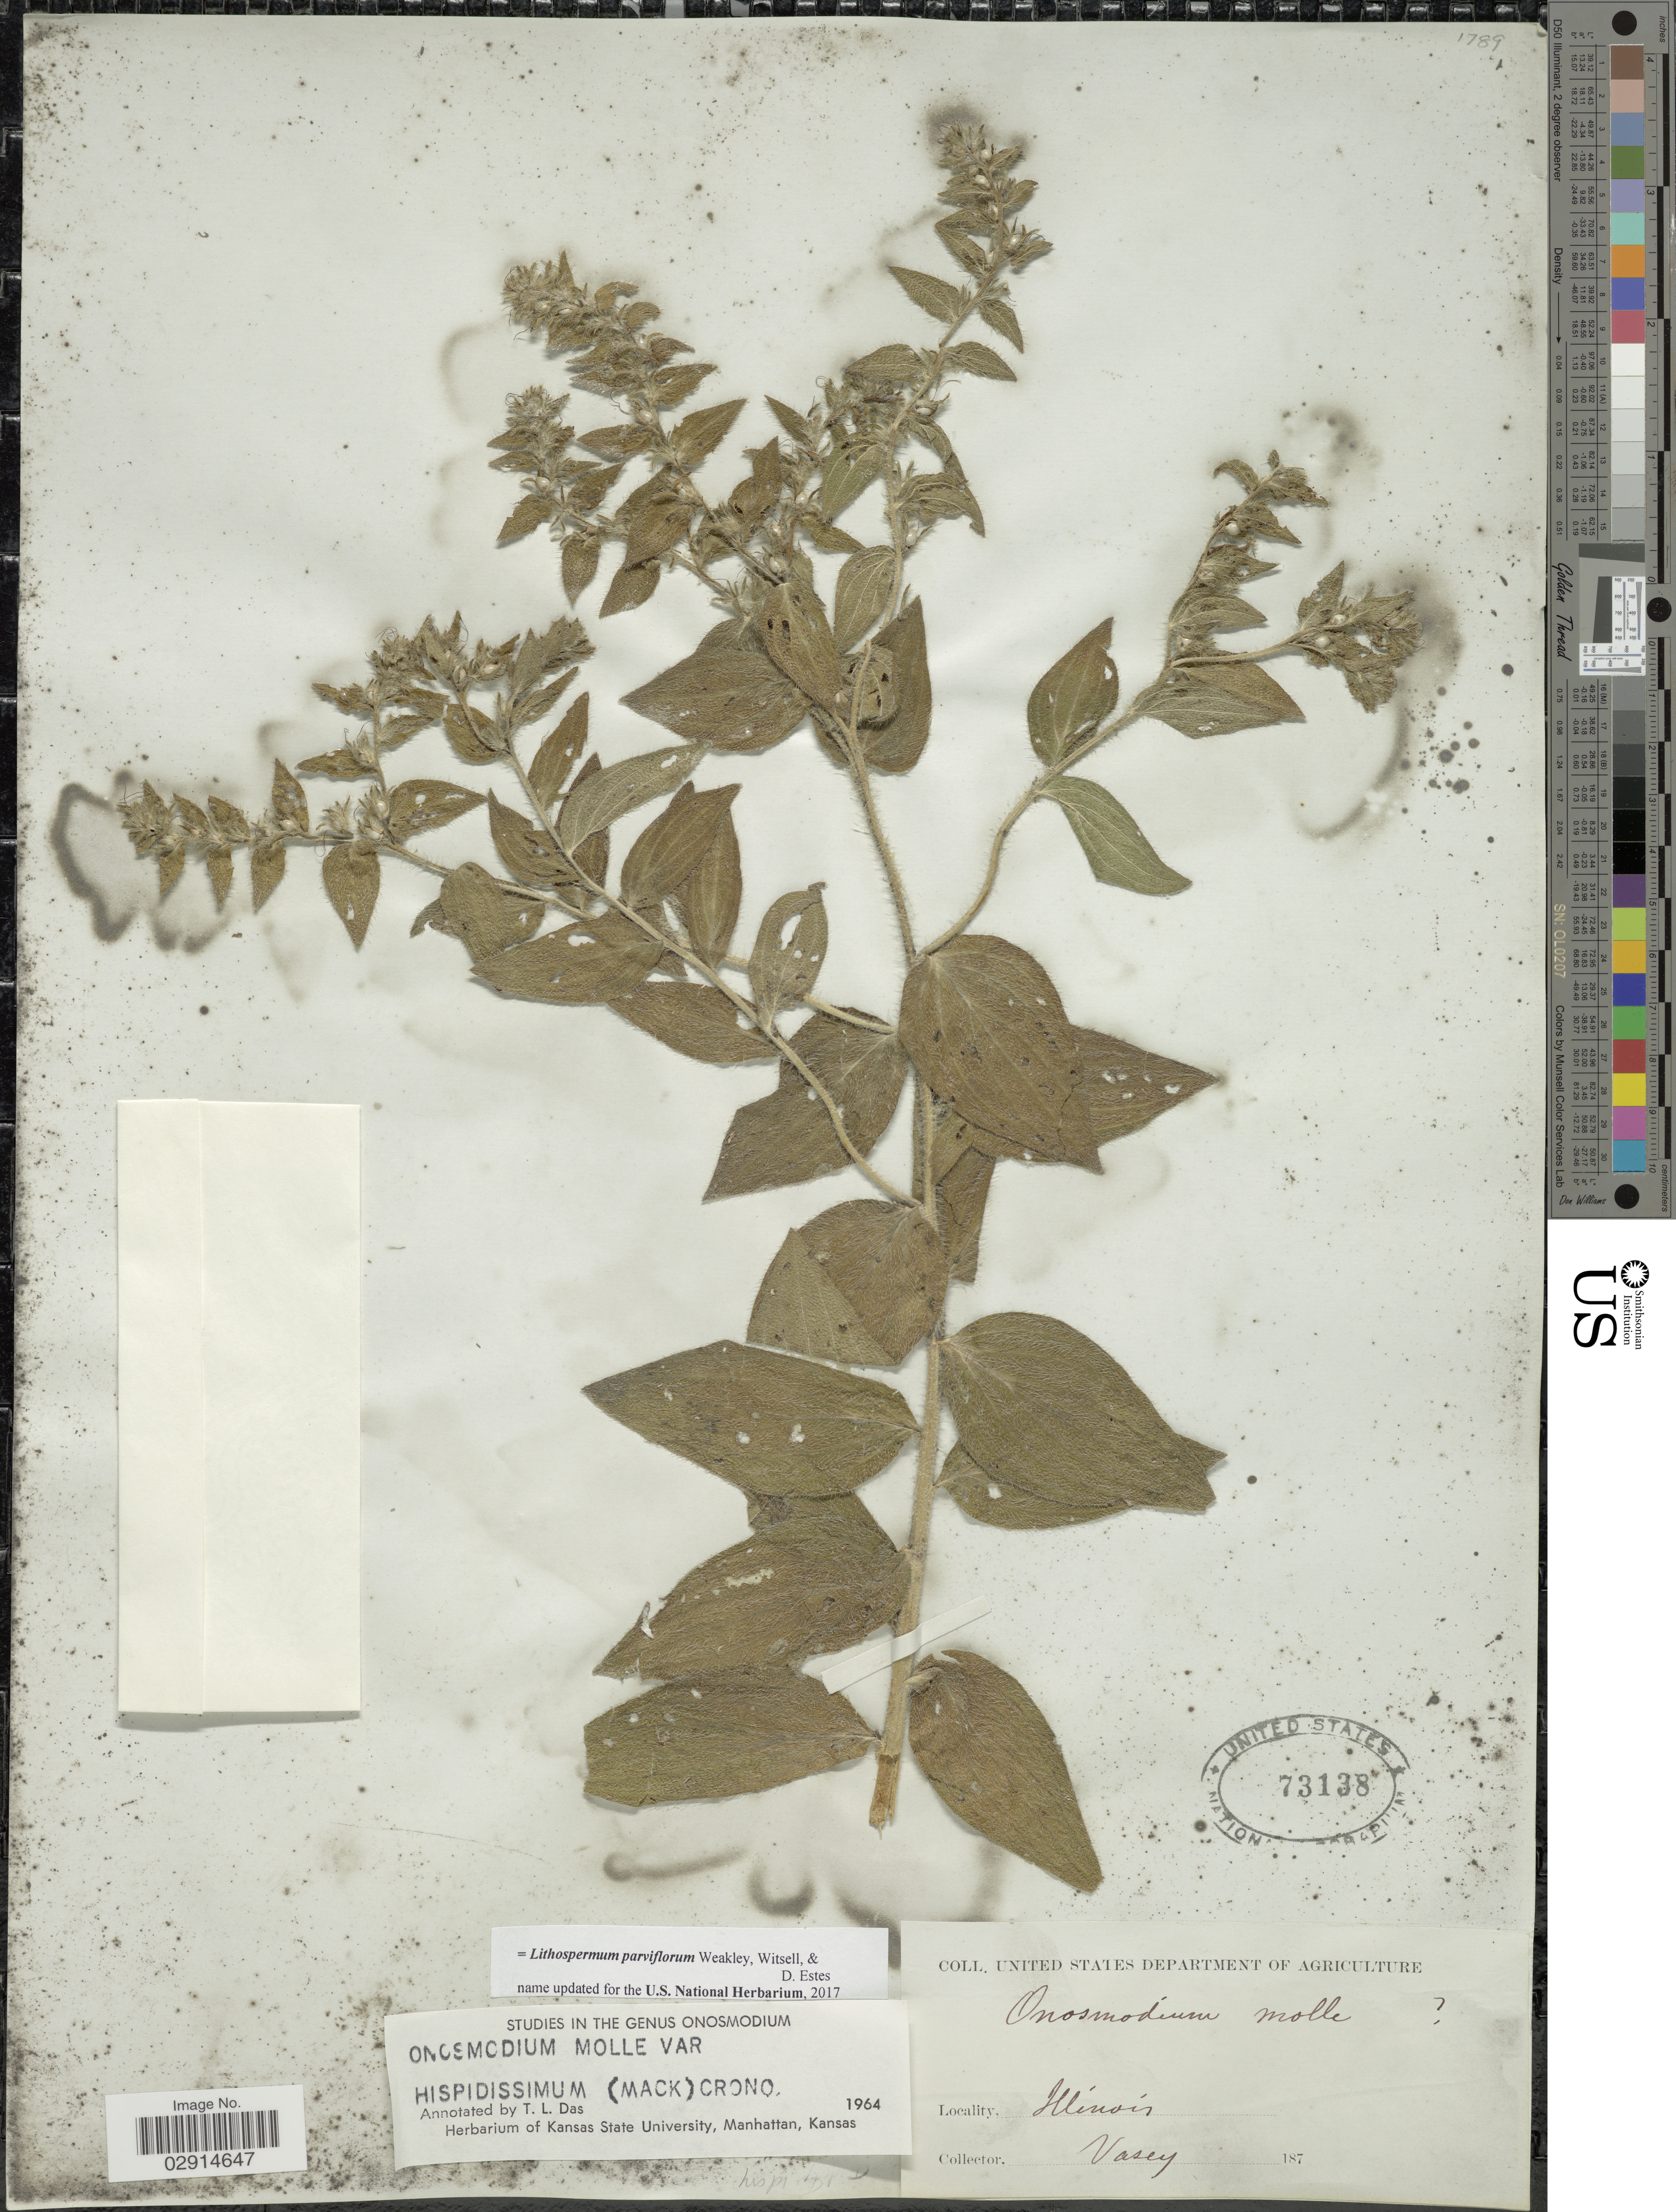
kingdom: Plantae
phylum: Tracheophyta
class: Magnoliopsida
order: Boraginales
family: Boraginaceae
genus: Lithospermum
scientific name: Lithospermum parviflorum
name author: Weakley et al.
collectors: Vasey, --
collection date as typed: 187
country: United States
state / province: Illinois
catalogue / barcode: US 73138